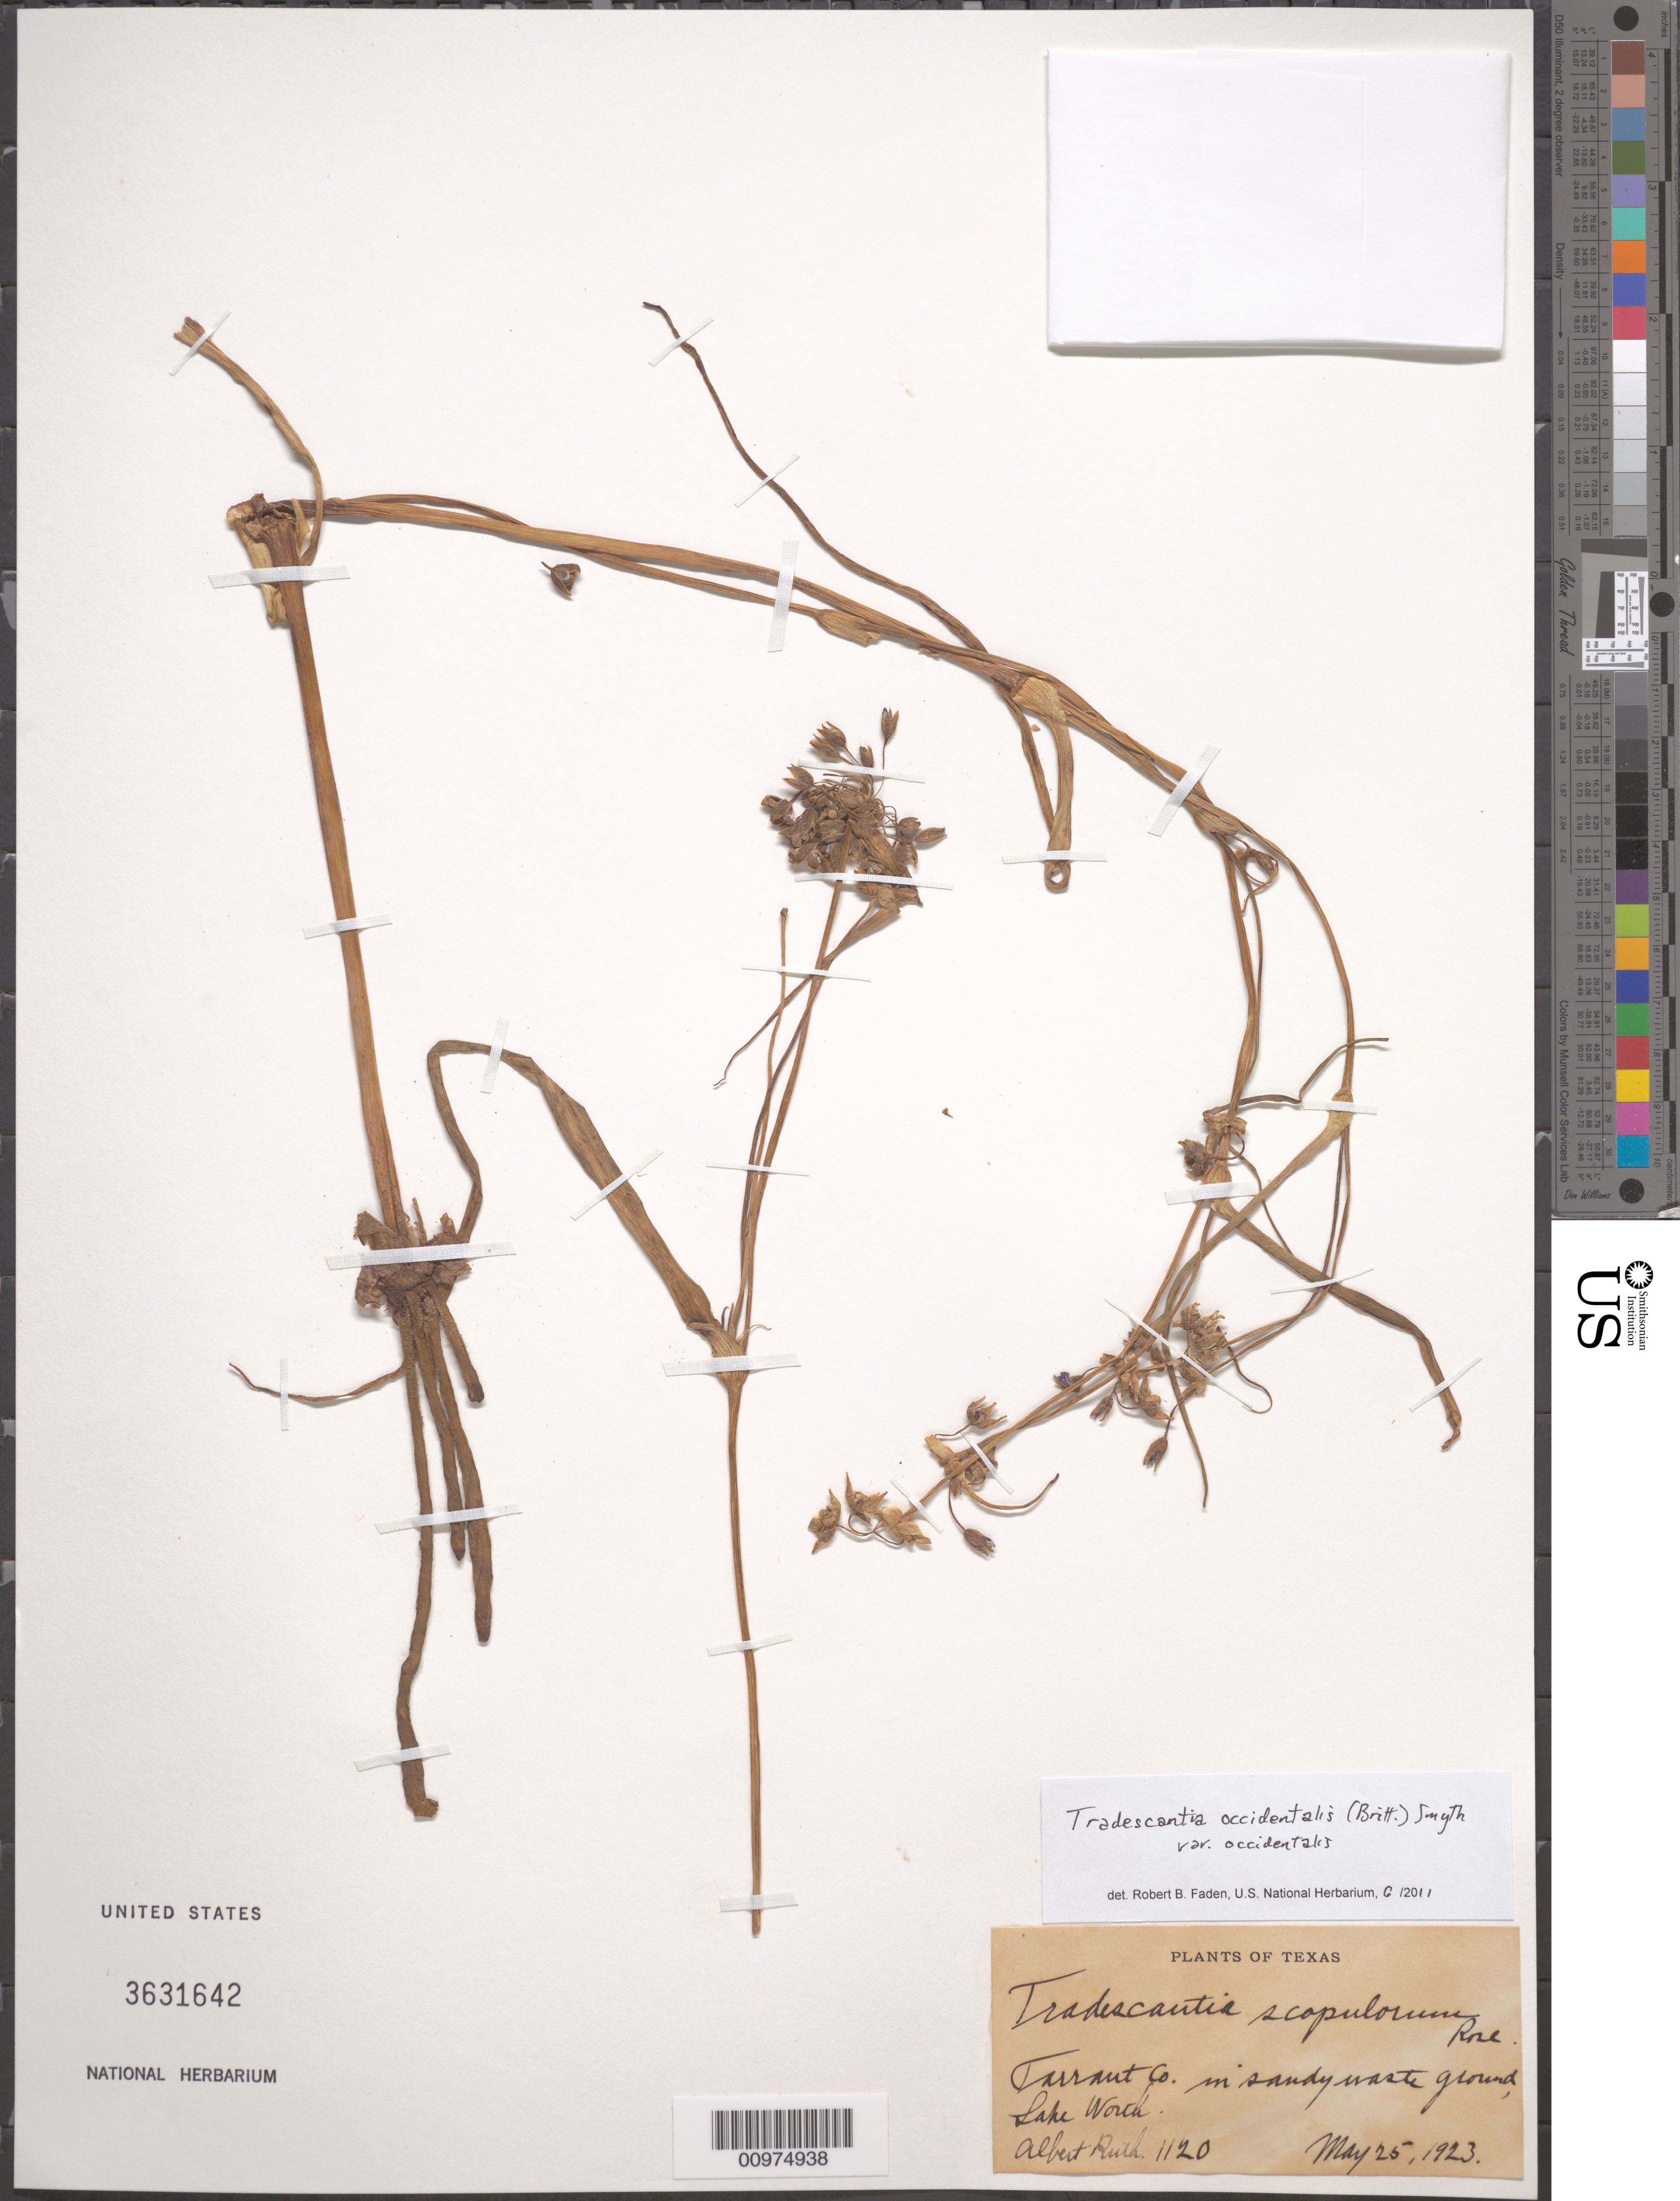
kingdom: Plantae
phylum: Tracheophyta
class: Liliopsida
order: Commelinales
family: Commelinaceae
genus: Tradescantia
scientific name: Tradescantia occidentalis var. occidentalis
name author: (Britton) Smyth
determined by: Faden, Robert B., (US), Smithsonian Institution - National Museum of Natural History (UNITED STATES)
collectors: A. Ruth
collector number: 1120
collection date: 1923-05-25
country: United States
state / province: Texas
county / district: Tarrant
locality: Lake Worth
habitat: in sandy waste ground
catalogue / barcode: US 3631642